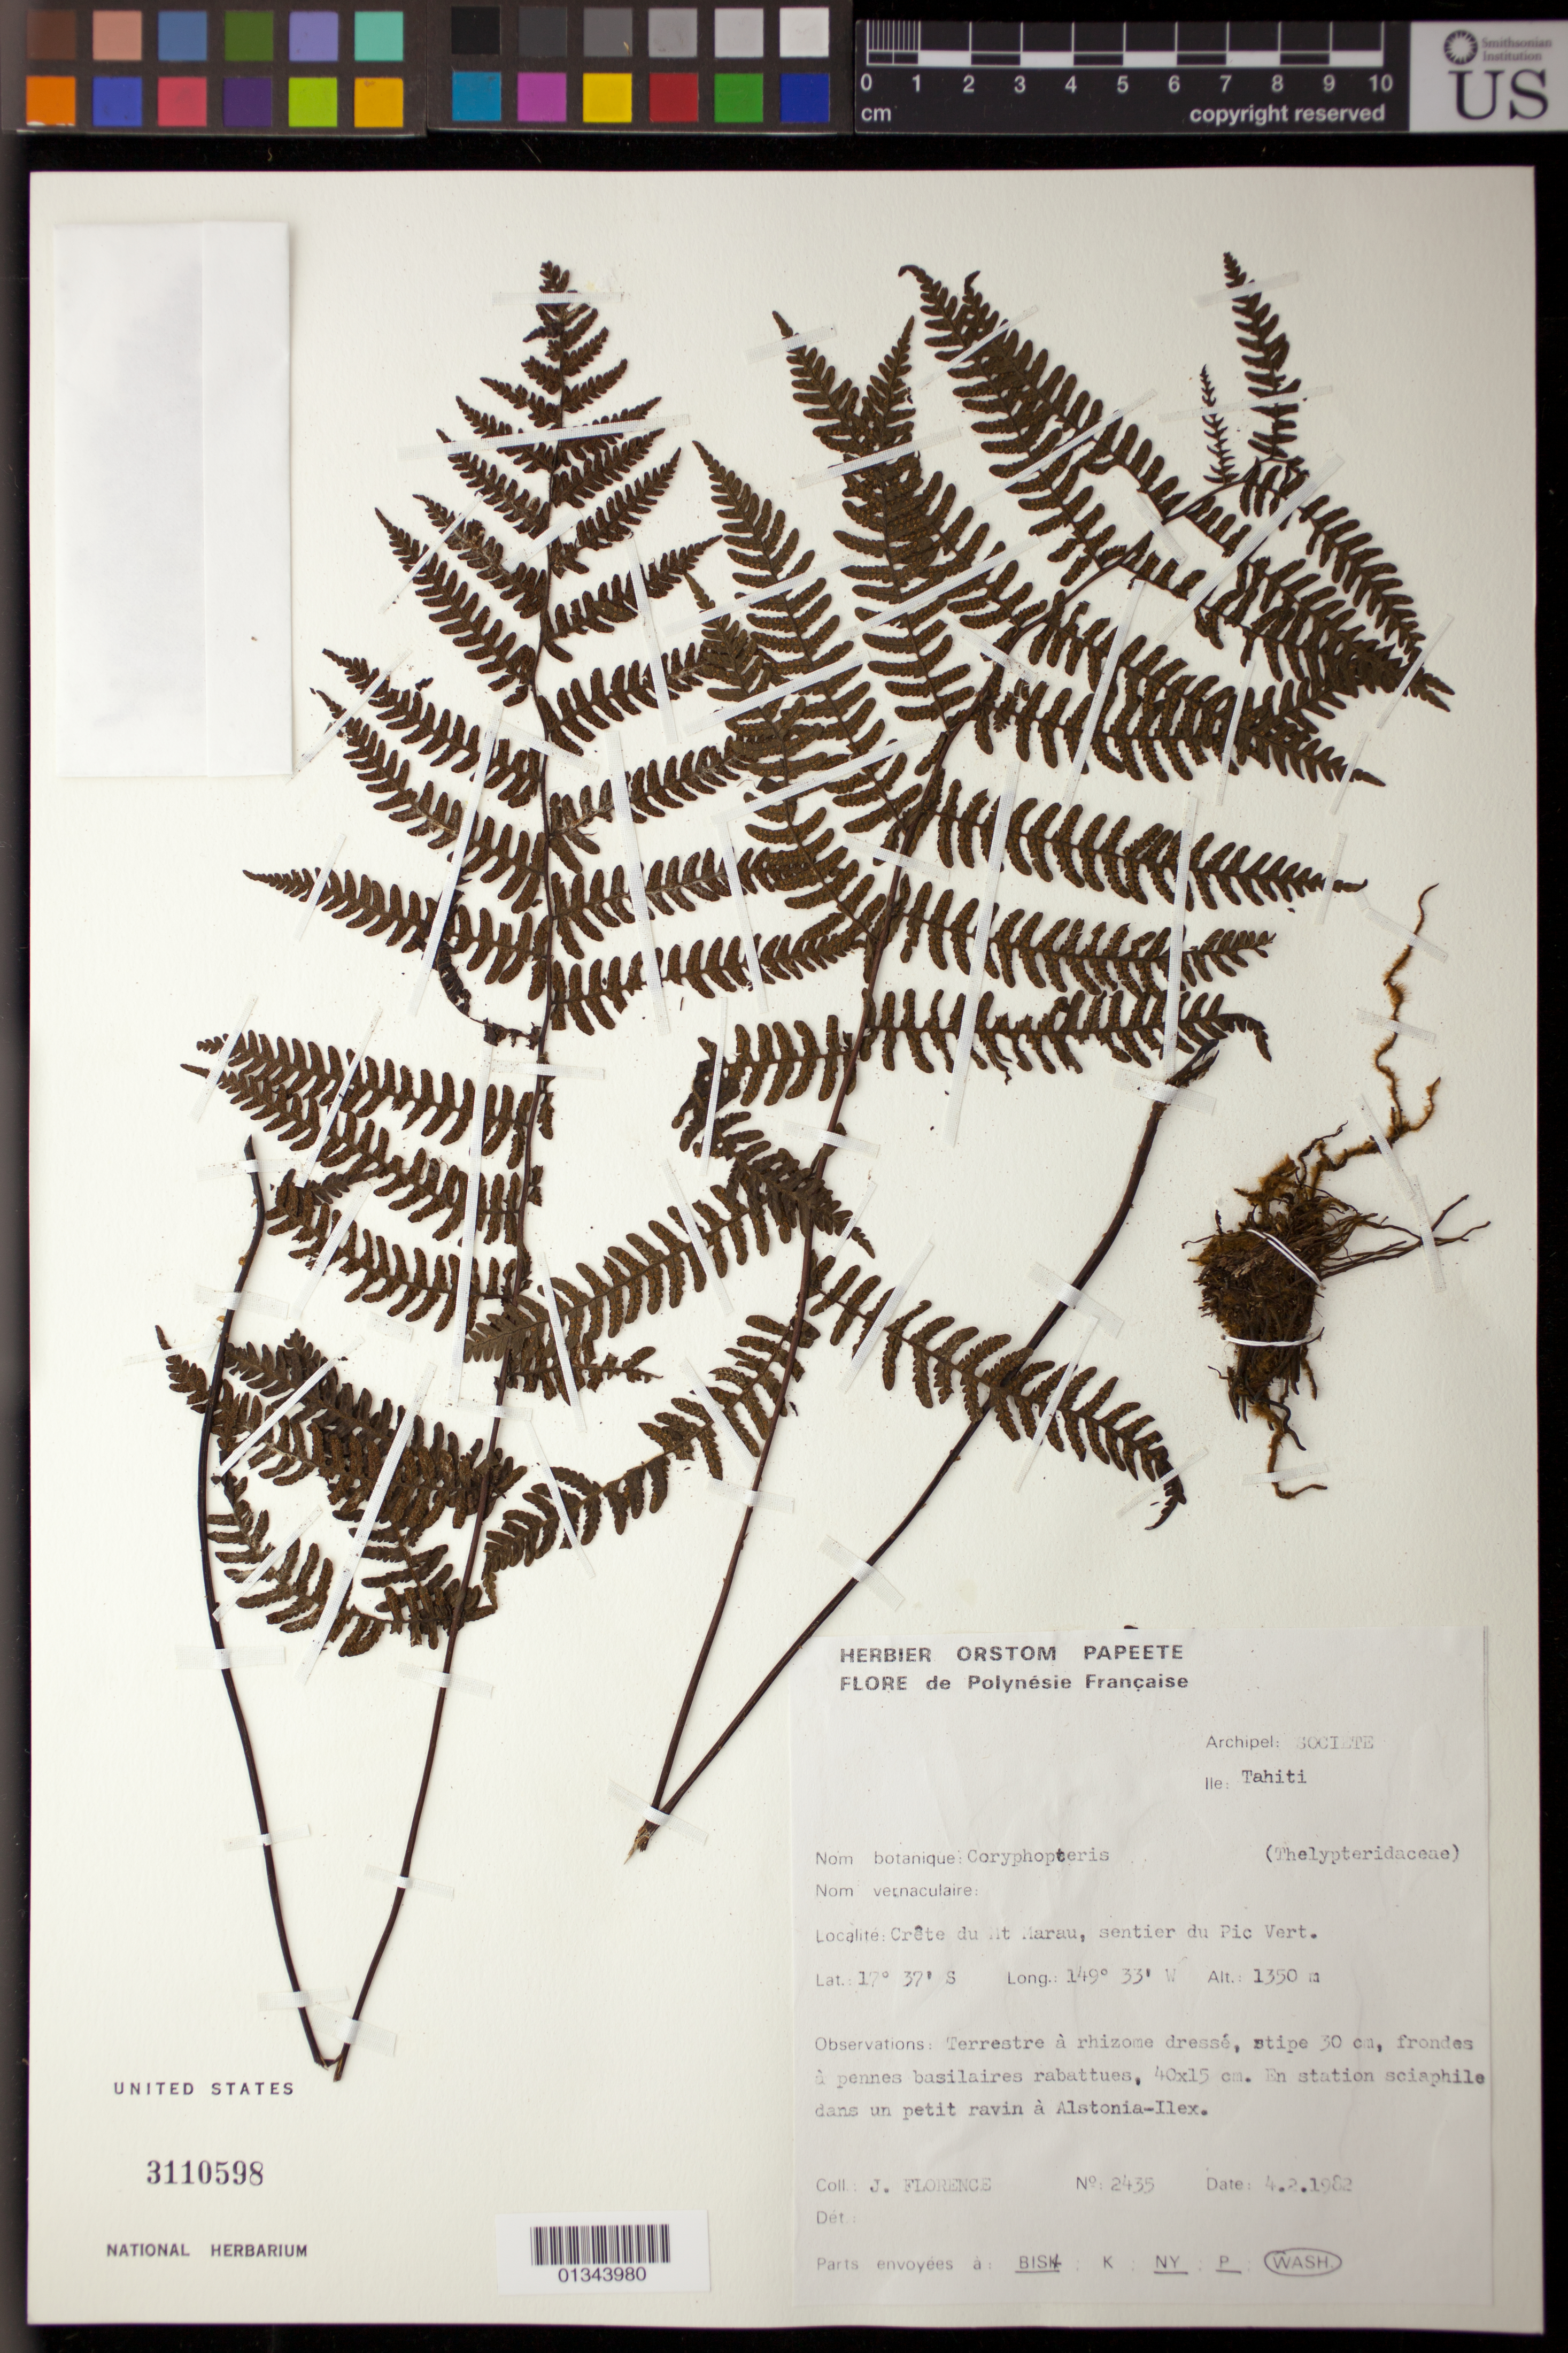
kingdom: Plantae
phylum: Tracheophyta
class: Polypodiopsida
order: Polypodiales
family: Thelypteridaceae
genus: Coryphopteris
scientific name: Coryphopteris pubirachis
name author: (Baker) Holttum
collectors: J. Florence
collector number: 2435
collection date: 1982-02-04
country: French Polynesia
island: Tahiti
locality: Societe, Tahiti, Crete du Mt. Marau, sentier du Pic Vert.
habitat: En station sciaphile dans un petit ravin a Alstonia-Ilex.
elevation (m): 1350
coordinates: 17 37 S, 149 33 W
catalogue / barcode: US 3110598